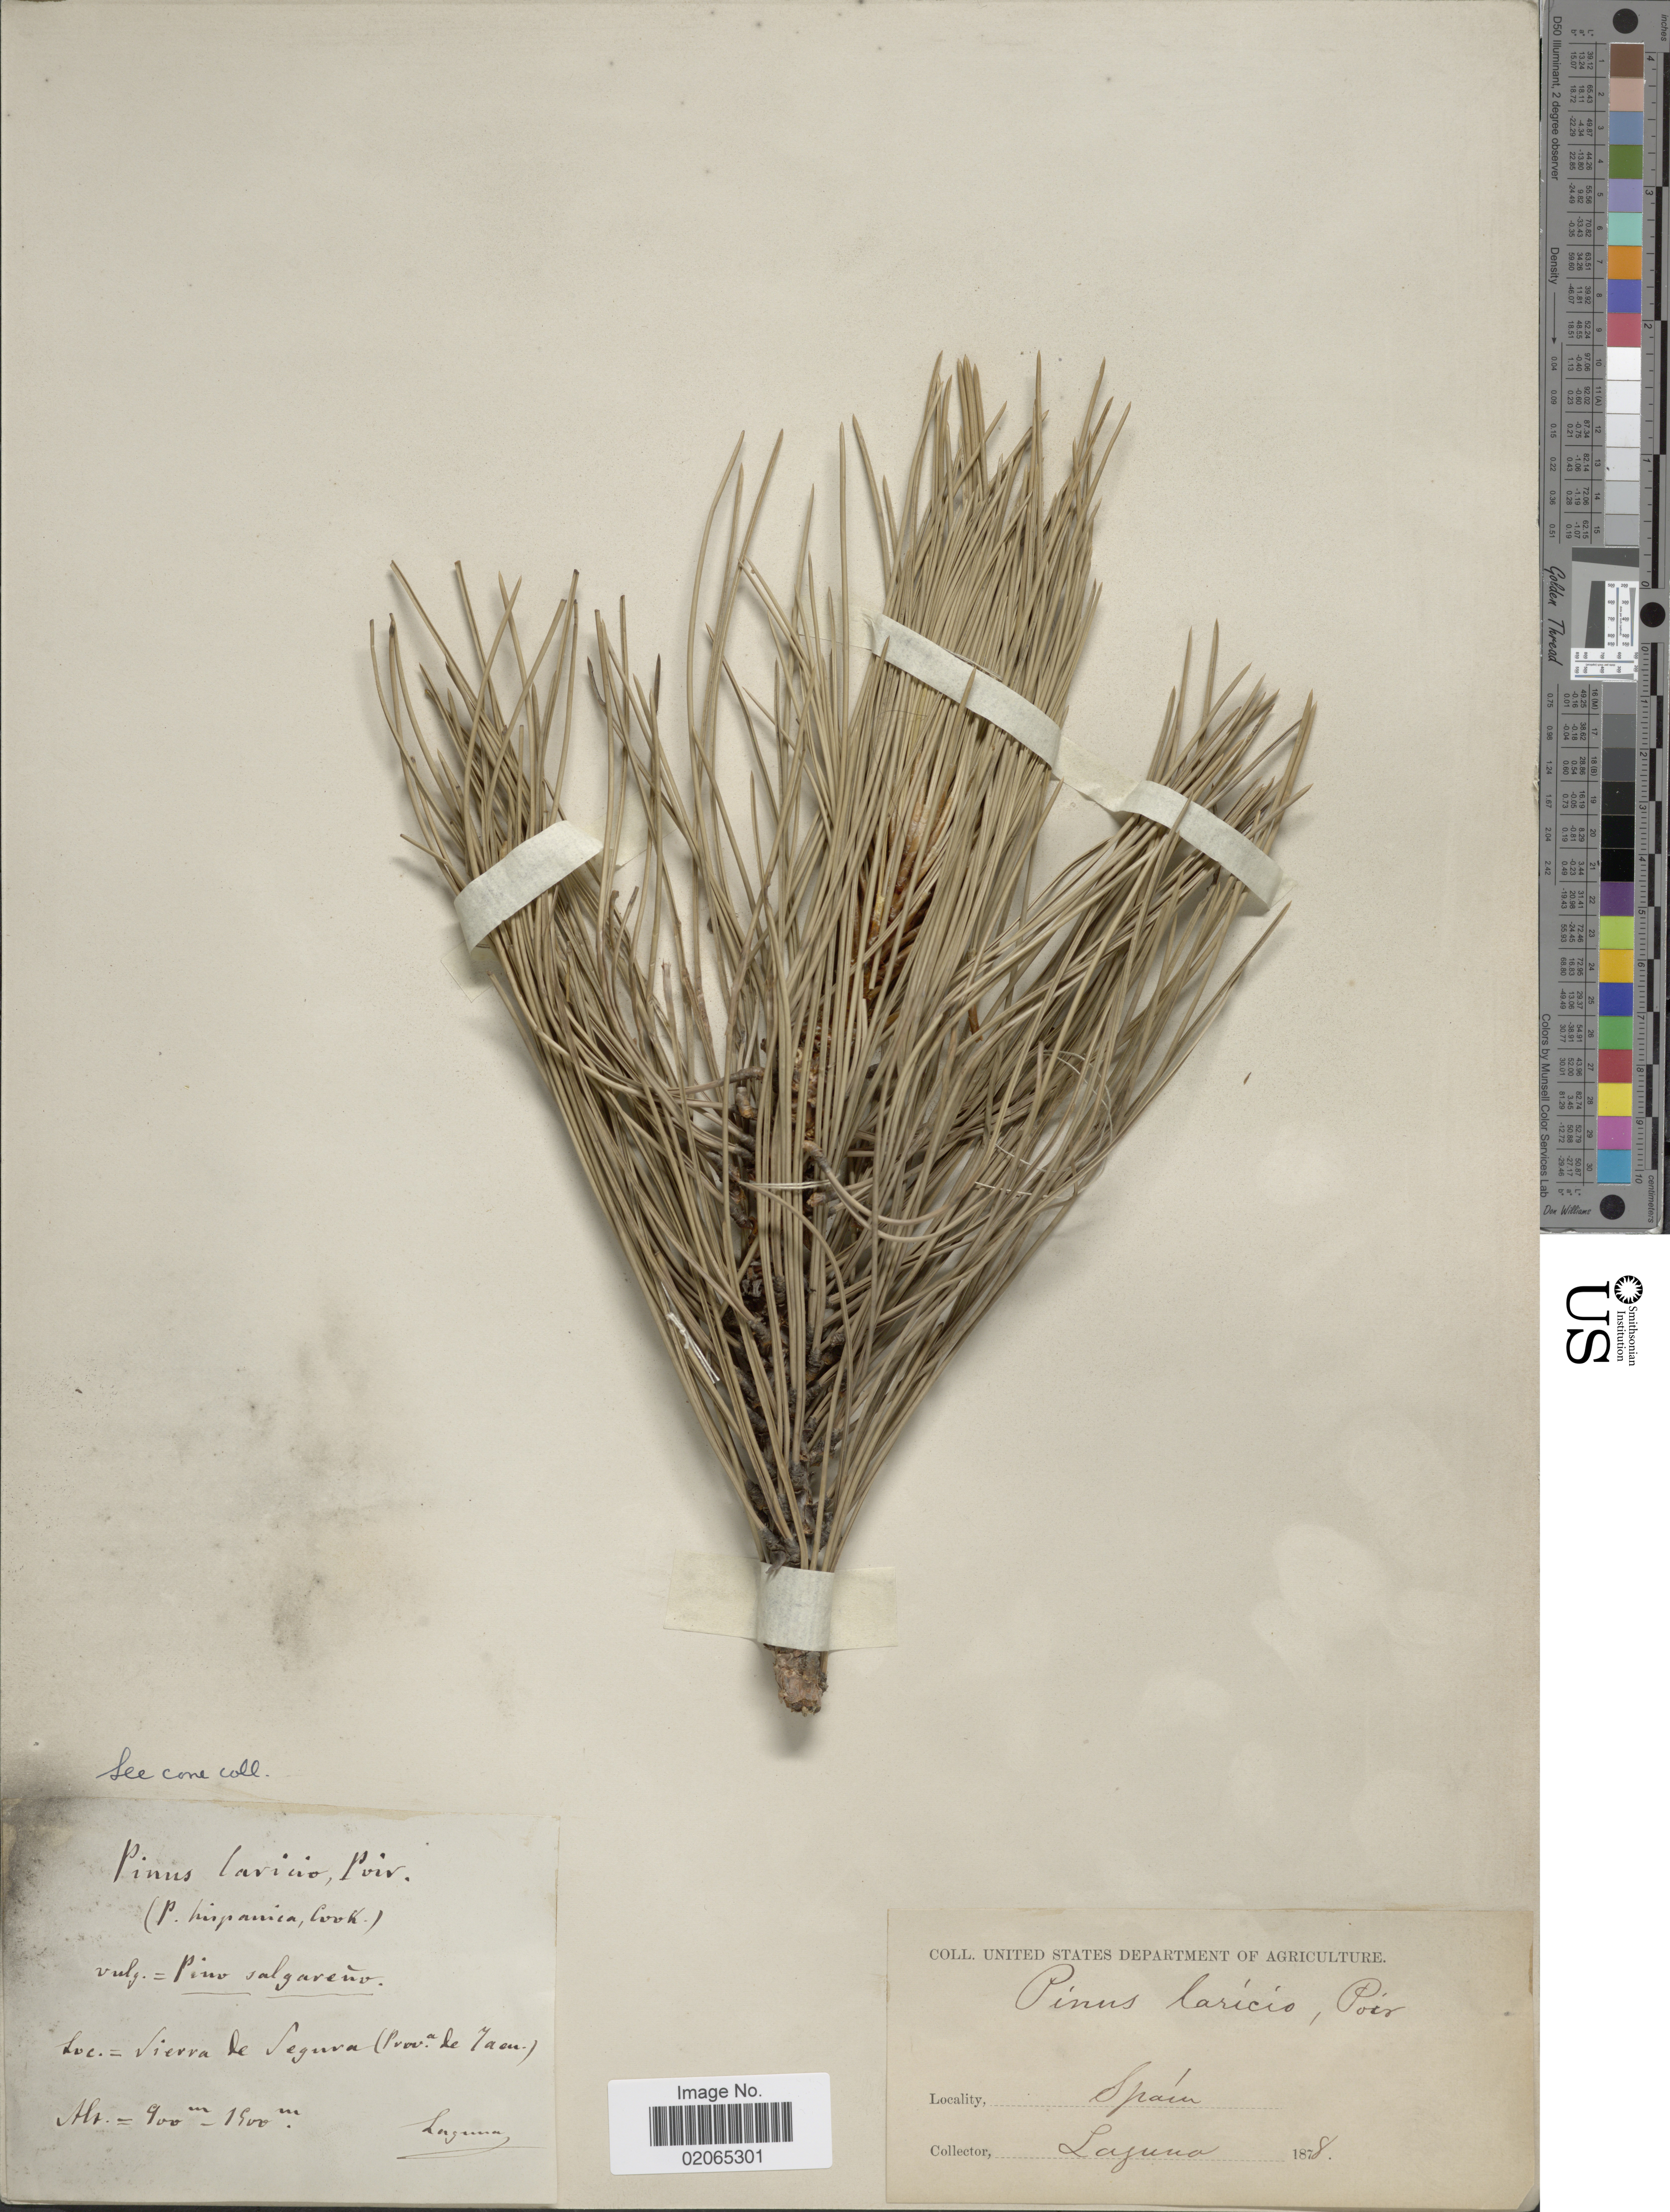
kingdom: Plantae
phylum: Tracheophyta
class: Pinopsida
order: Pinales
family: Pinaceae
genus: Pinus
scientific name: Pinus nigra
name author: Arnold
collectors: -. Laguna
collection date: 1878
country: Spain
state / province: Andalucia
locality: Sierra de Segura (Prov. de Jaén)